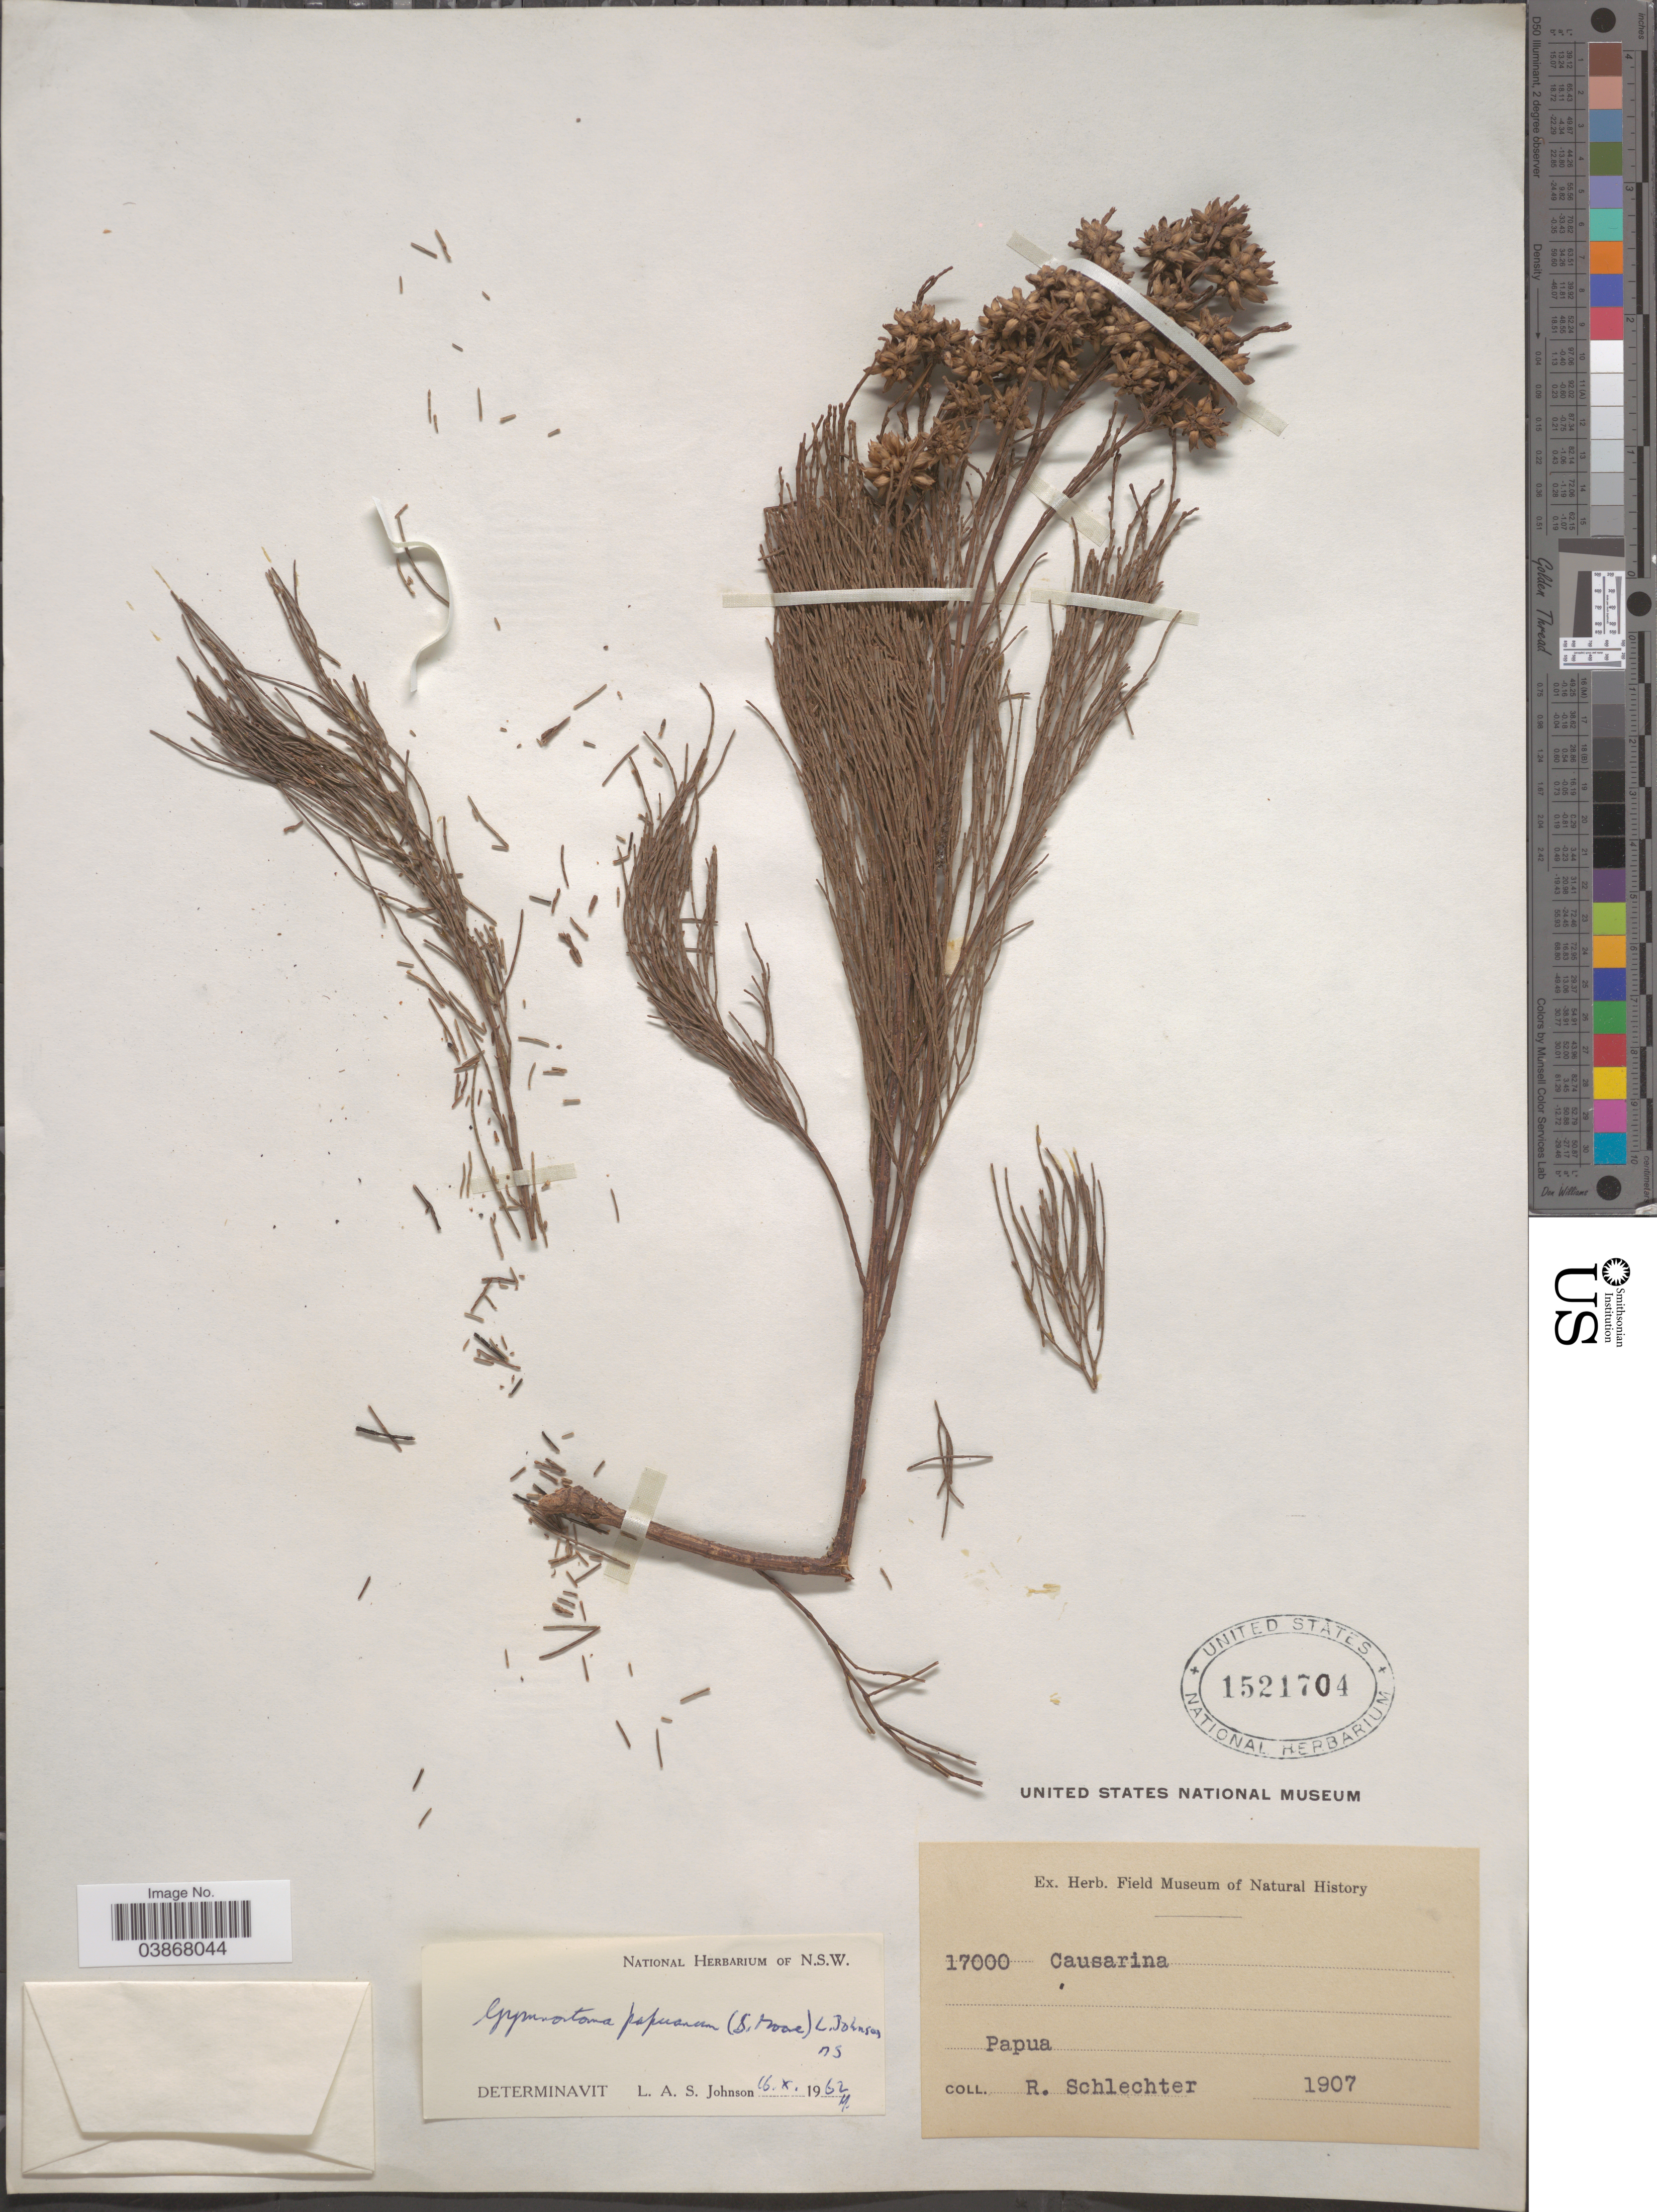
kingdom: Plantae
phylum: Tracheophyta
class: Magnoliopsida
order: Fagales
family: Casuarinaceae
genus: Gymnostoma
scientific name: Gymnostoma papuanum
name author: (S. Moore) L.A.S. Johnson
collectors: R. Schlechter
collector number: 17000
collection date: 1907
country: Papua New Guinea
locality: Papua.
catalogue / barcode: US 1521704